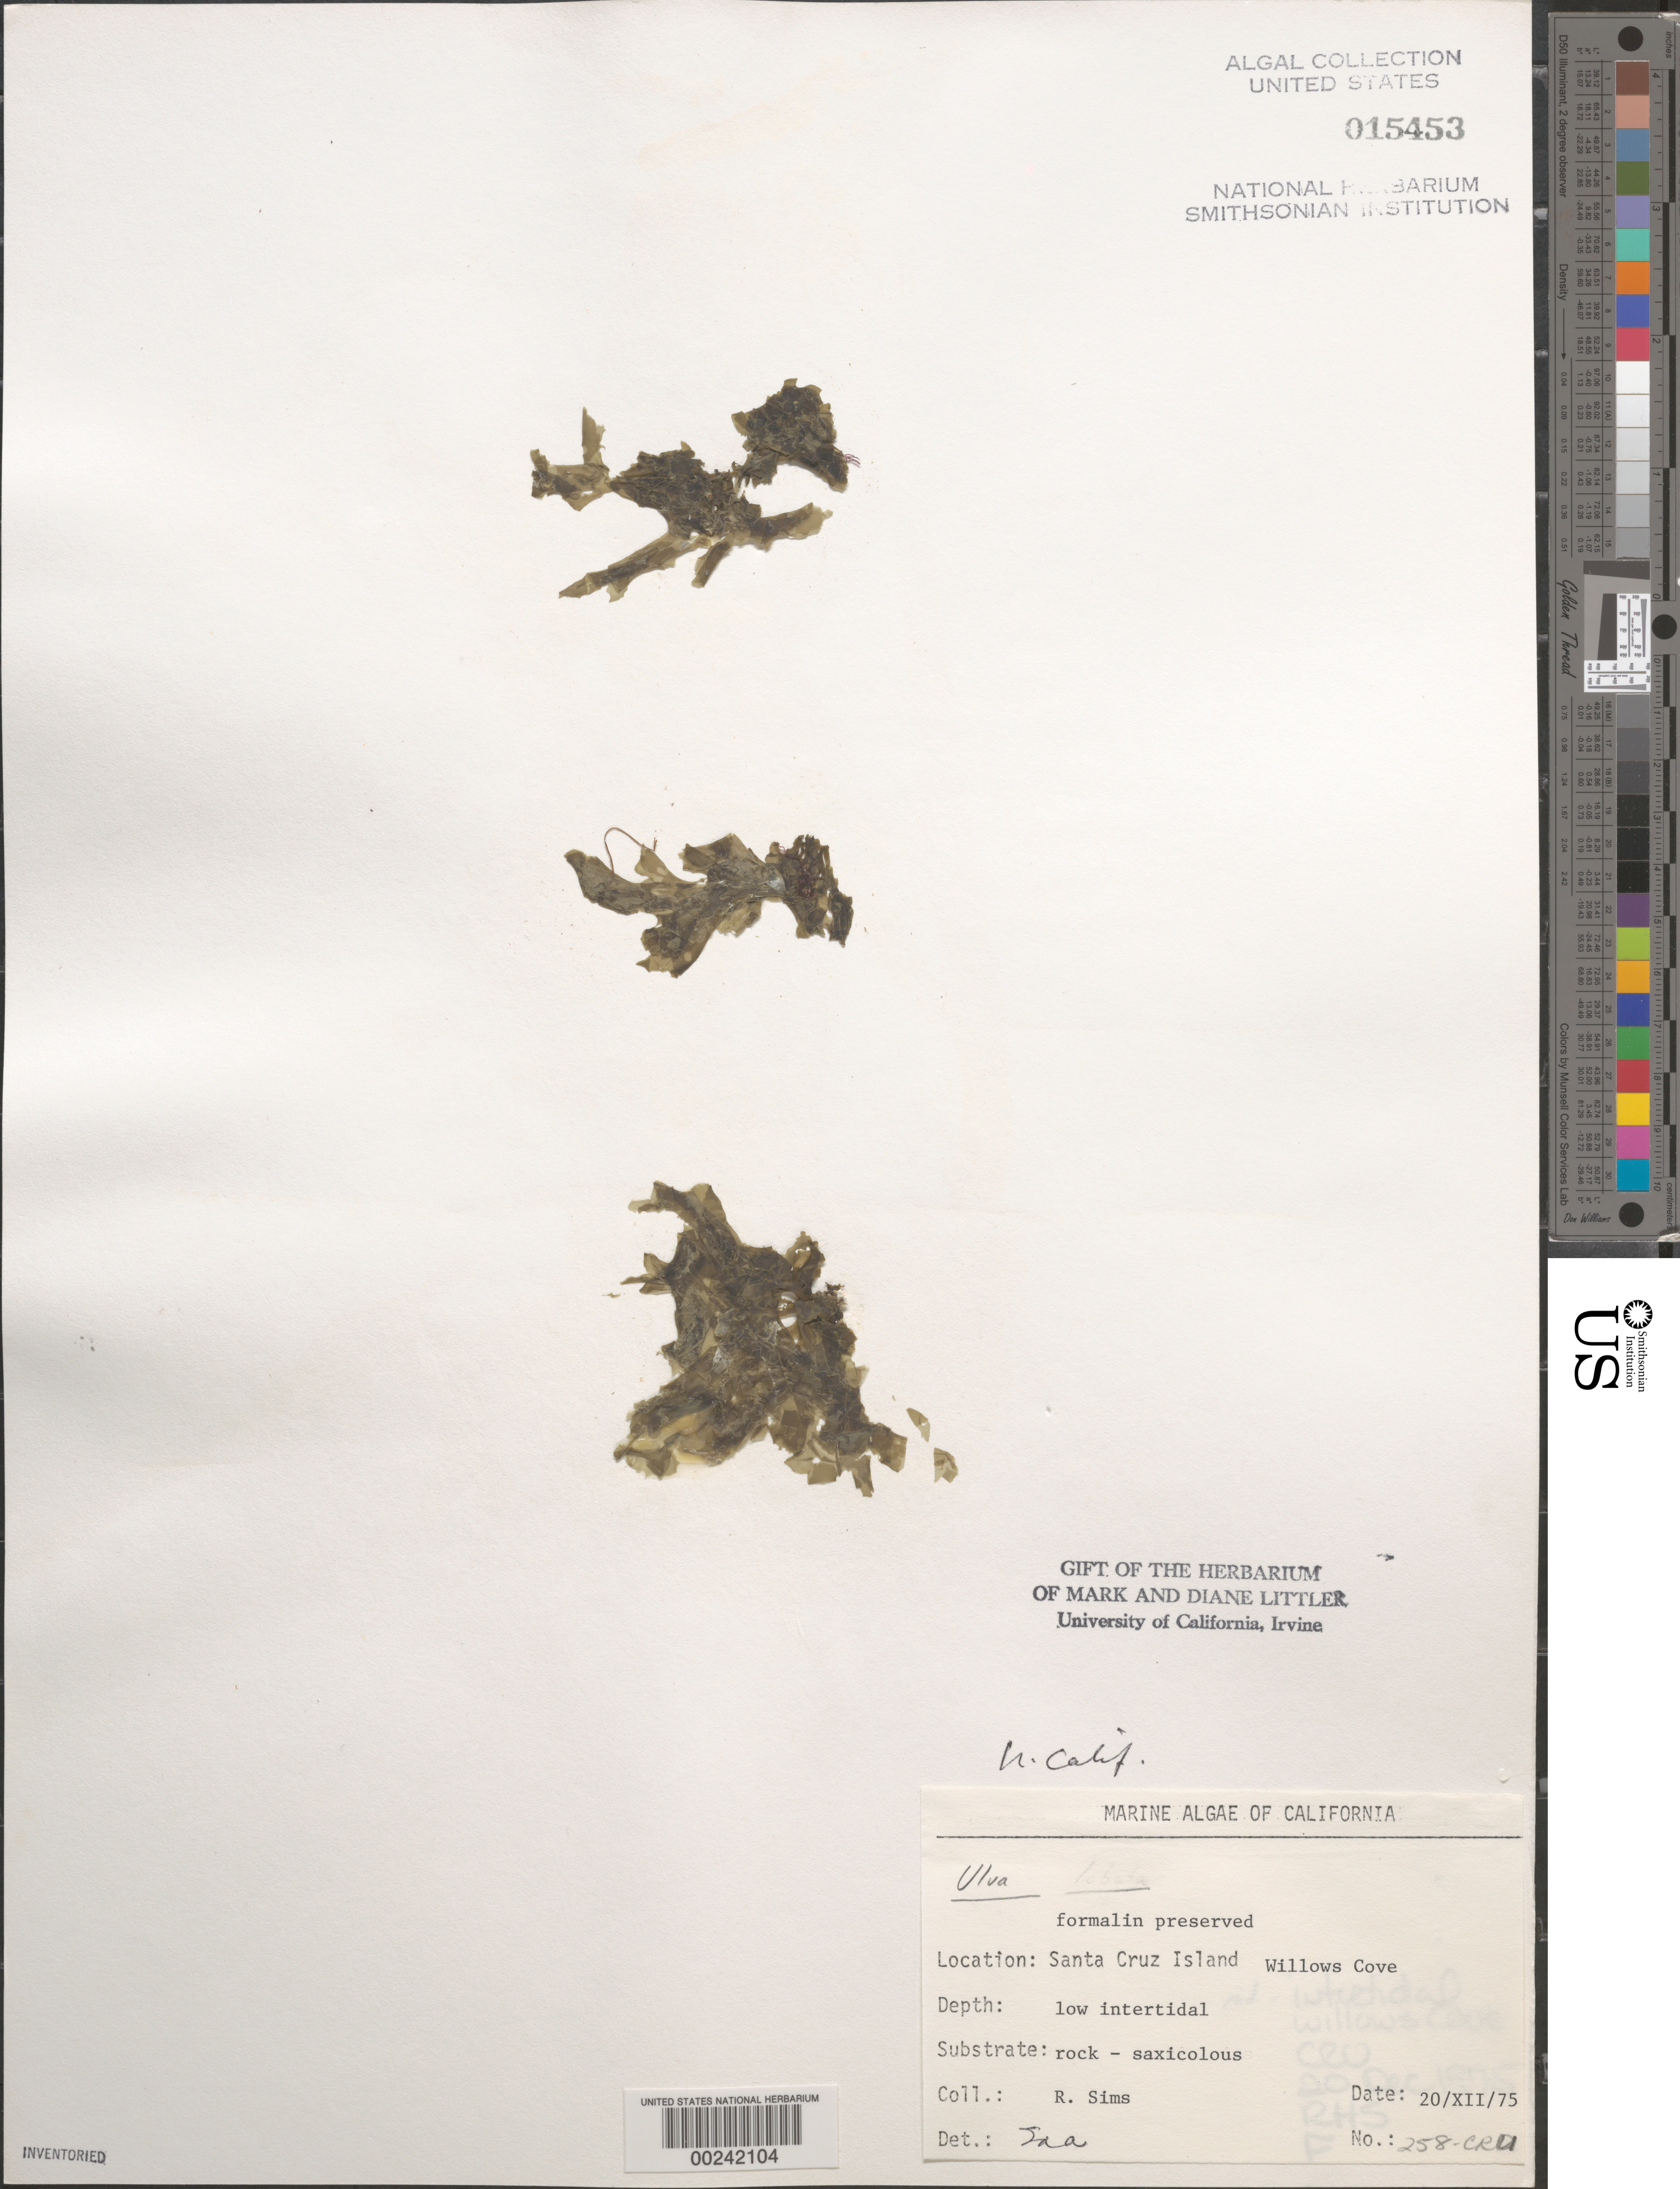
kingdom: Plantae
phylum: Chlorophyta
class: Ulvophyceae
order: Ulvales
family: Ulvaceae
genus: Ulva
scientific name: Ulva sp.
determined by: Abbott, Isabella A.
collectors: R. H. Sims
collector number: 258-cru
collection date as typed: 20 Dec 1975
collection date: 1975-12-20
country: United States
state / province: California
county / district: Santa Barbara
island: Santa Cruz Island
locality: Willows Cove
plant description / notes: BLM-SOCALBIGHT Rocky Intertidal Survey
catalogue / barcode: US 15453